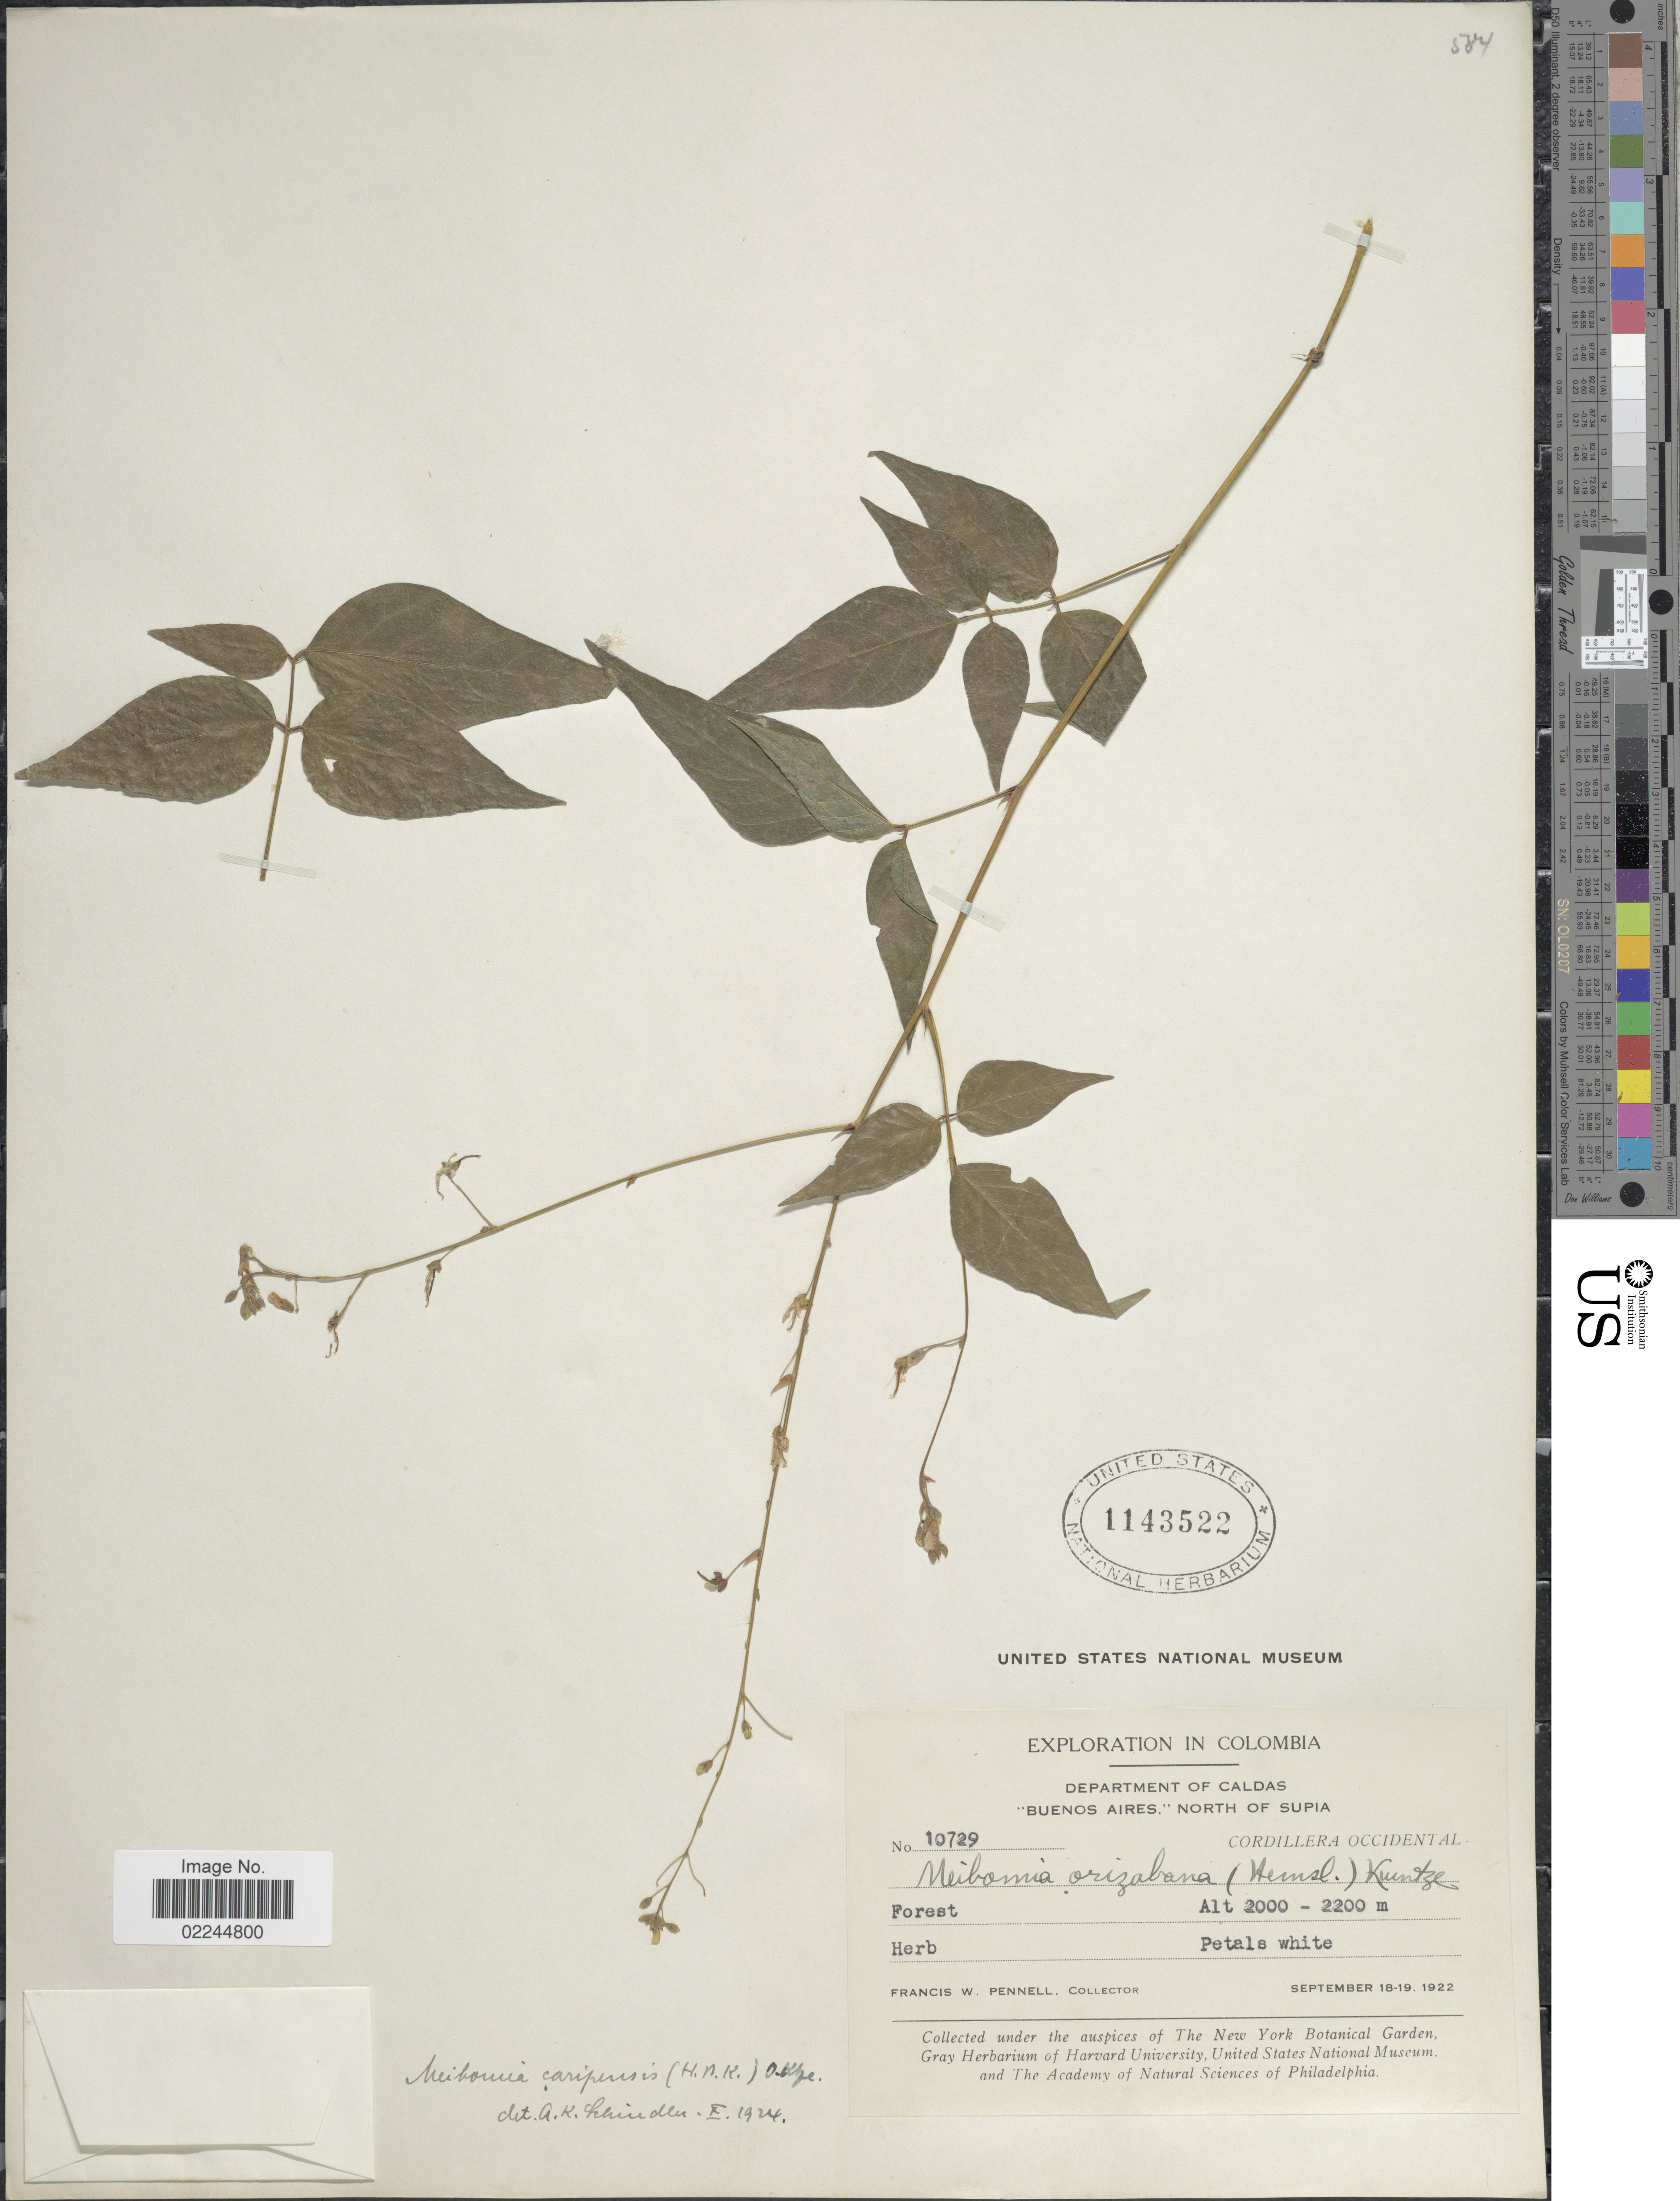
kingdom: Plantae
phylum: Tracheophyta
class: Magnoliopsida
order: Fabales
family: Fabaceae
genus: Desmodium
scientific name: Desmodium caripense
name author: (Kunth) G. Don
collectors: F. W. Pennell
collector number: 10729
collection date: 1922-09-18/1922-09-19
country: Colombia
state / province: Caldas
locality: Buenos Aires, North of Supia, Cordillera Occidental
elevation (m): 2000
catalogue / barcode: US 1143522